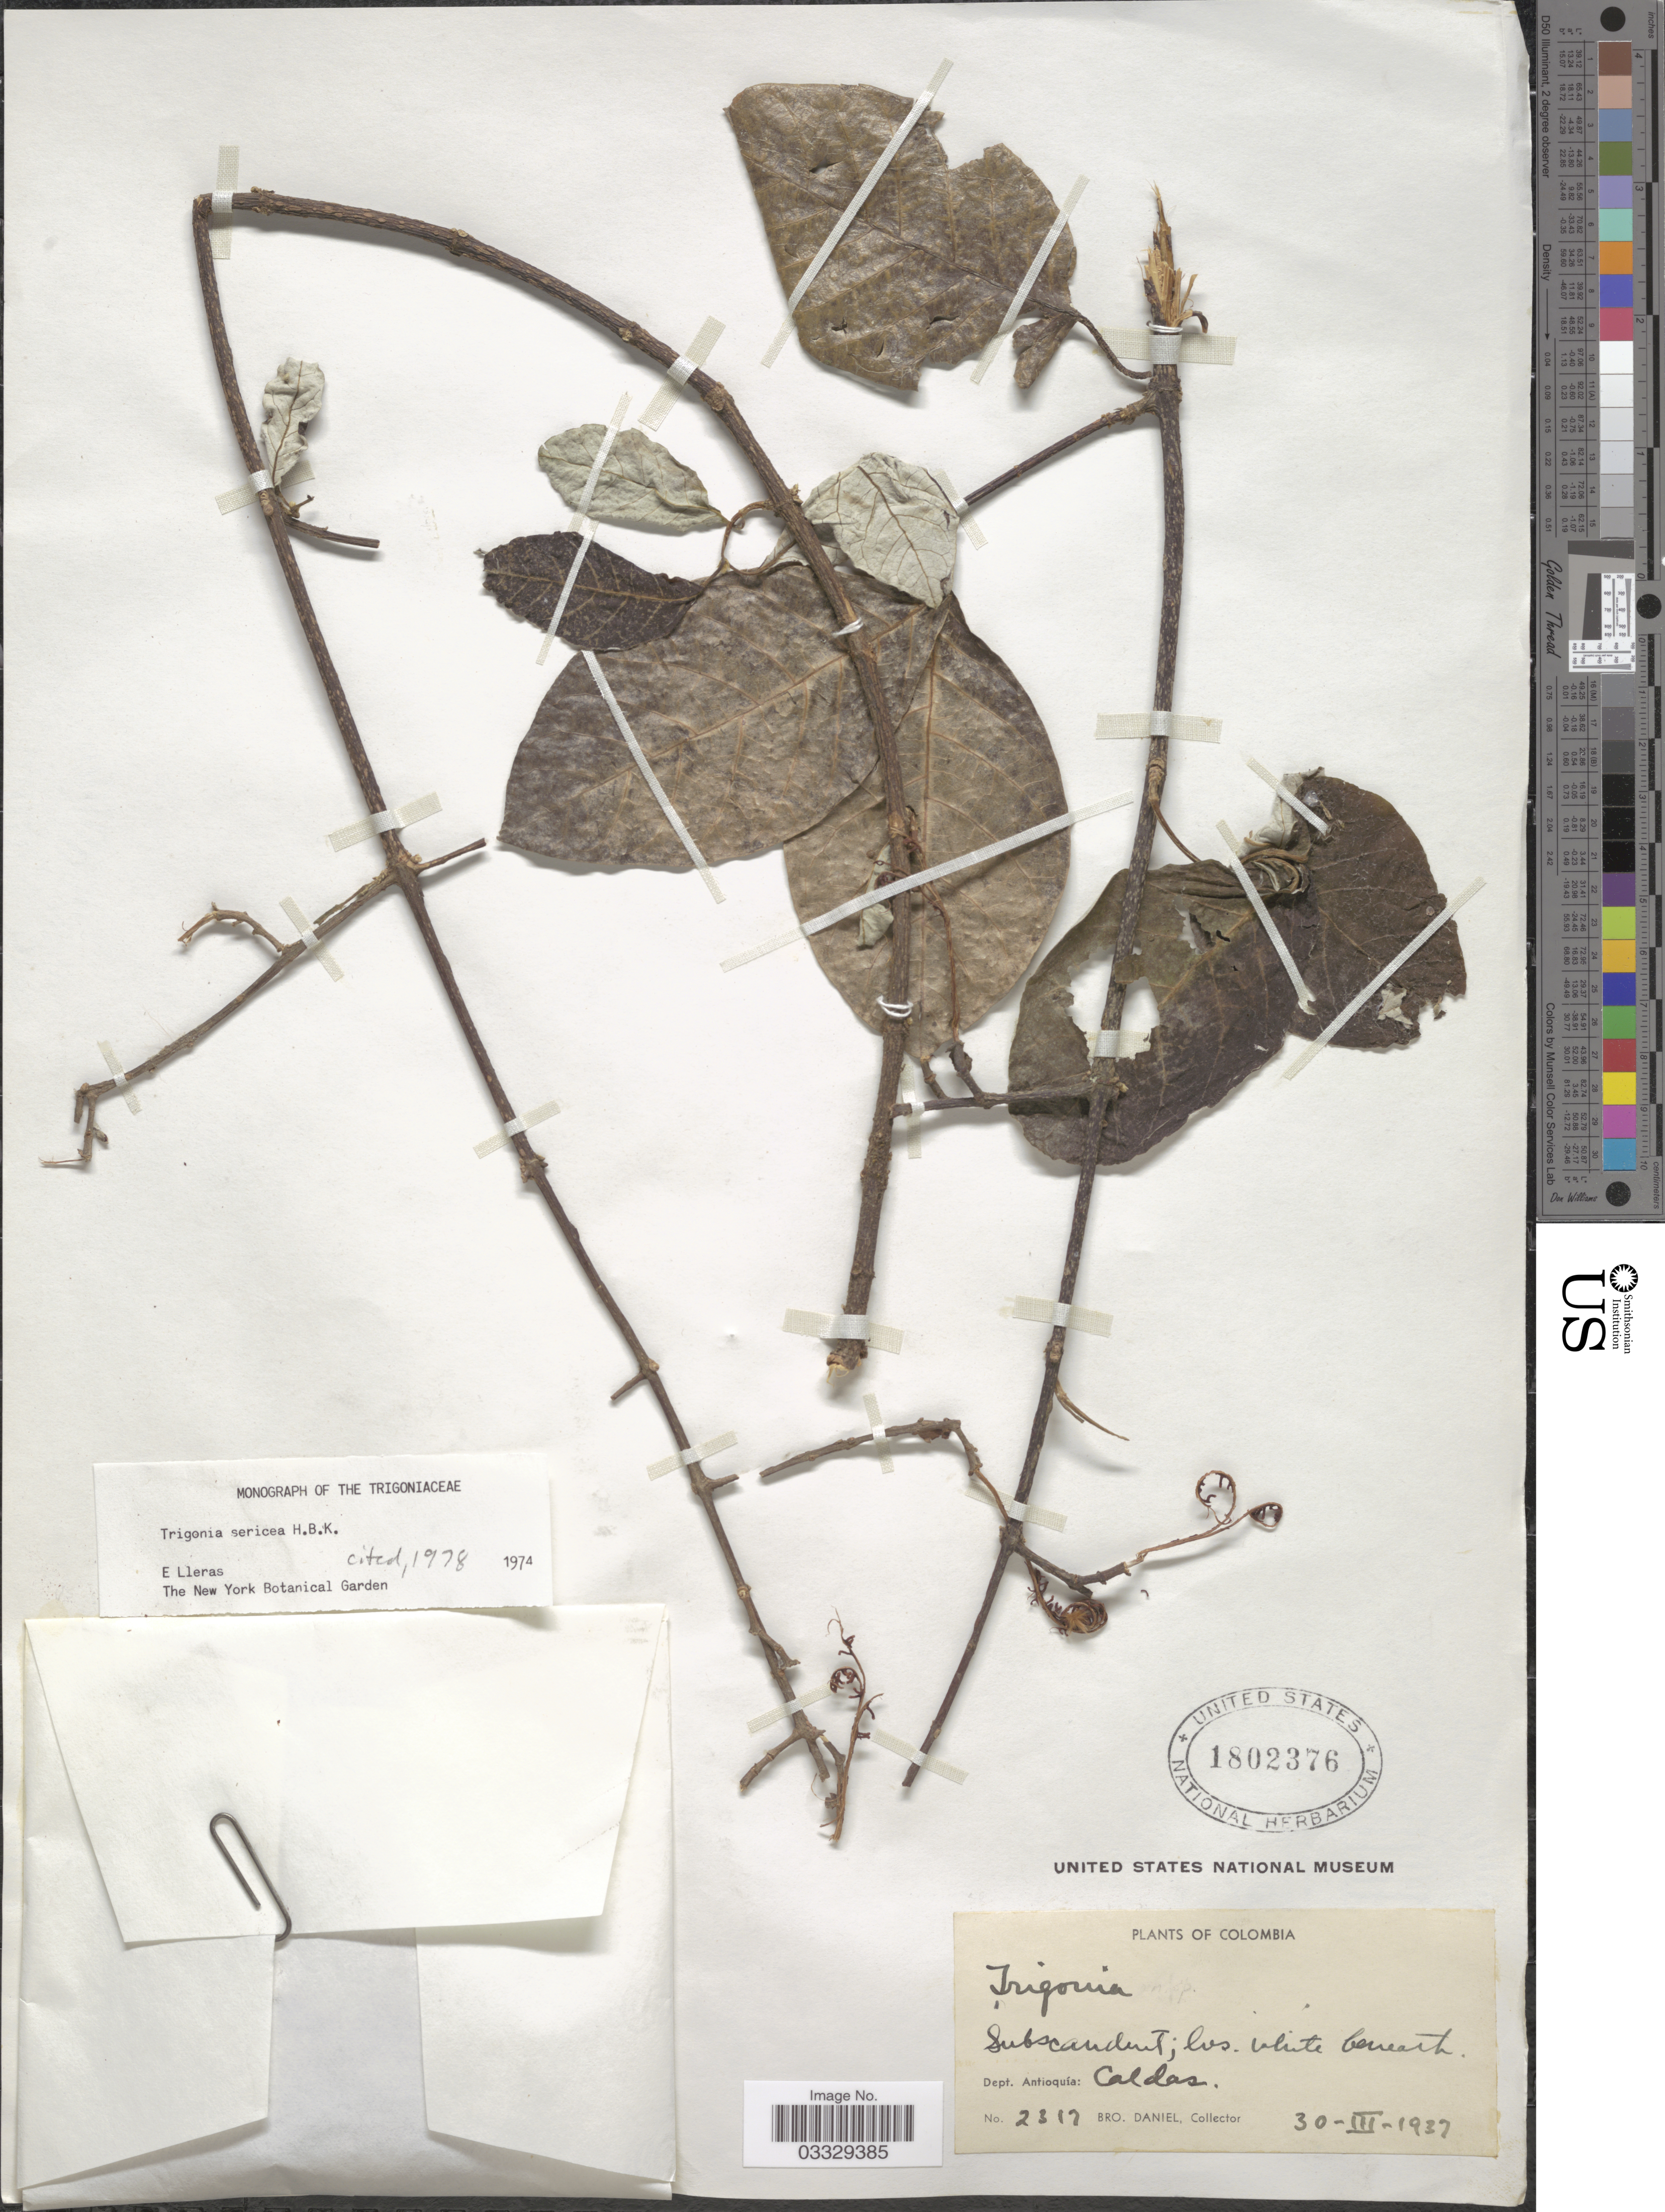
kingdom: Plantae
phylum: Tracheophyta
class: Magnoliopsida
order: Malpighiales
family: Trigoniaceae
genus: Trigonia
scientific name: Trigonia sericea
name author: Kunth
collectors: Bro. Daniel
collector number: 2317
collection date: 1937-03-30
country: Colombia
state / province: Antioquia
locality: Dept. Antioquía: Caldas.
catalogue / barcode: US 1802376